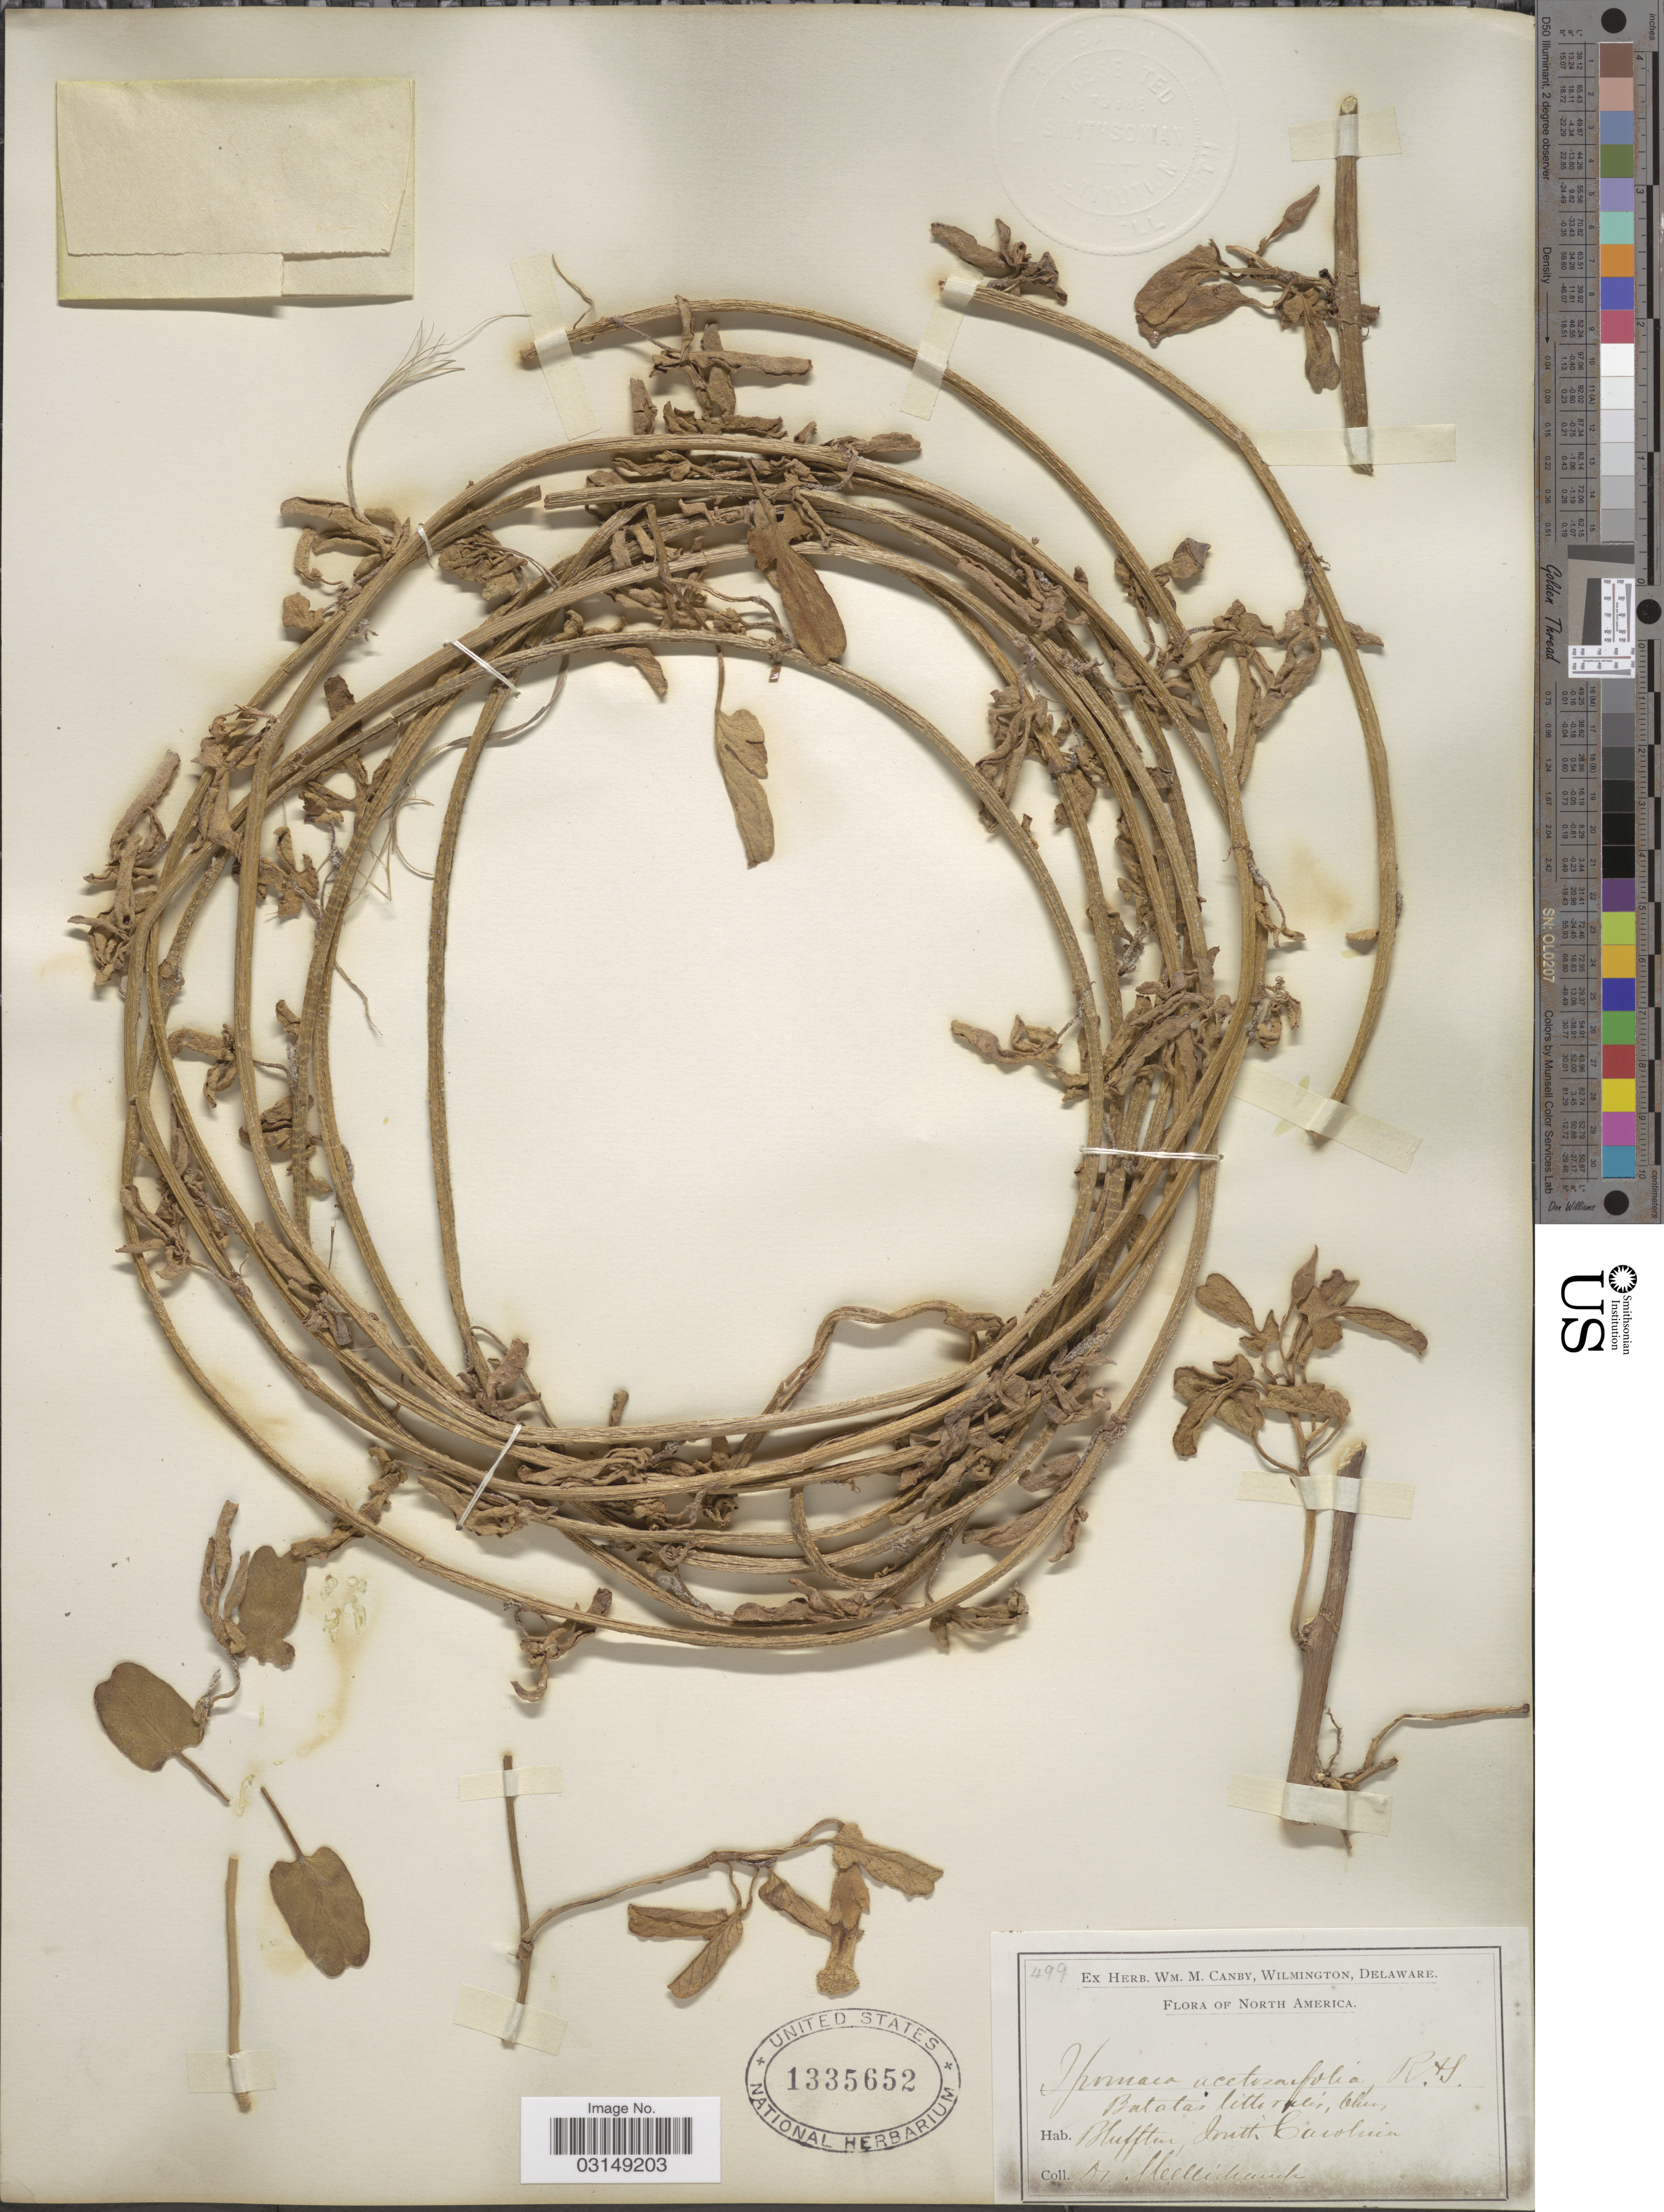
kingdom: Plantae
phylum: Tracheophyta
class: Magnoliopsida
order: Solanales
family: Convolvulaceae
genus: Ipomoea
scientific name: Ipomoea stolonifera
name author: (Cirillo) J.F. Gmel.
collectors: -. Mellichamp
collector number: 499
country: United States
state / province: South Carolina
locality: Bluffton.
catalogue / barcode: US 1335652